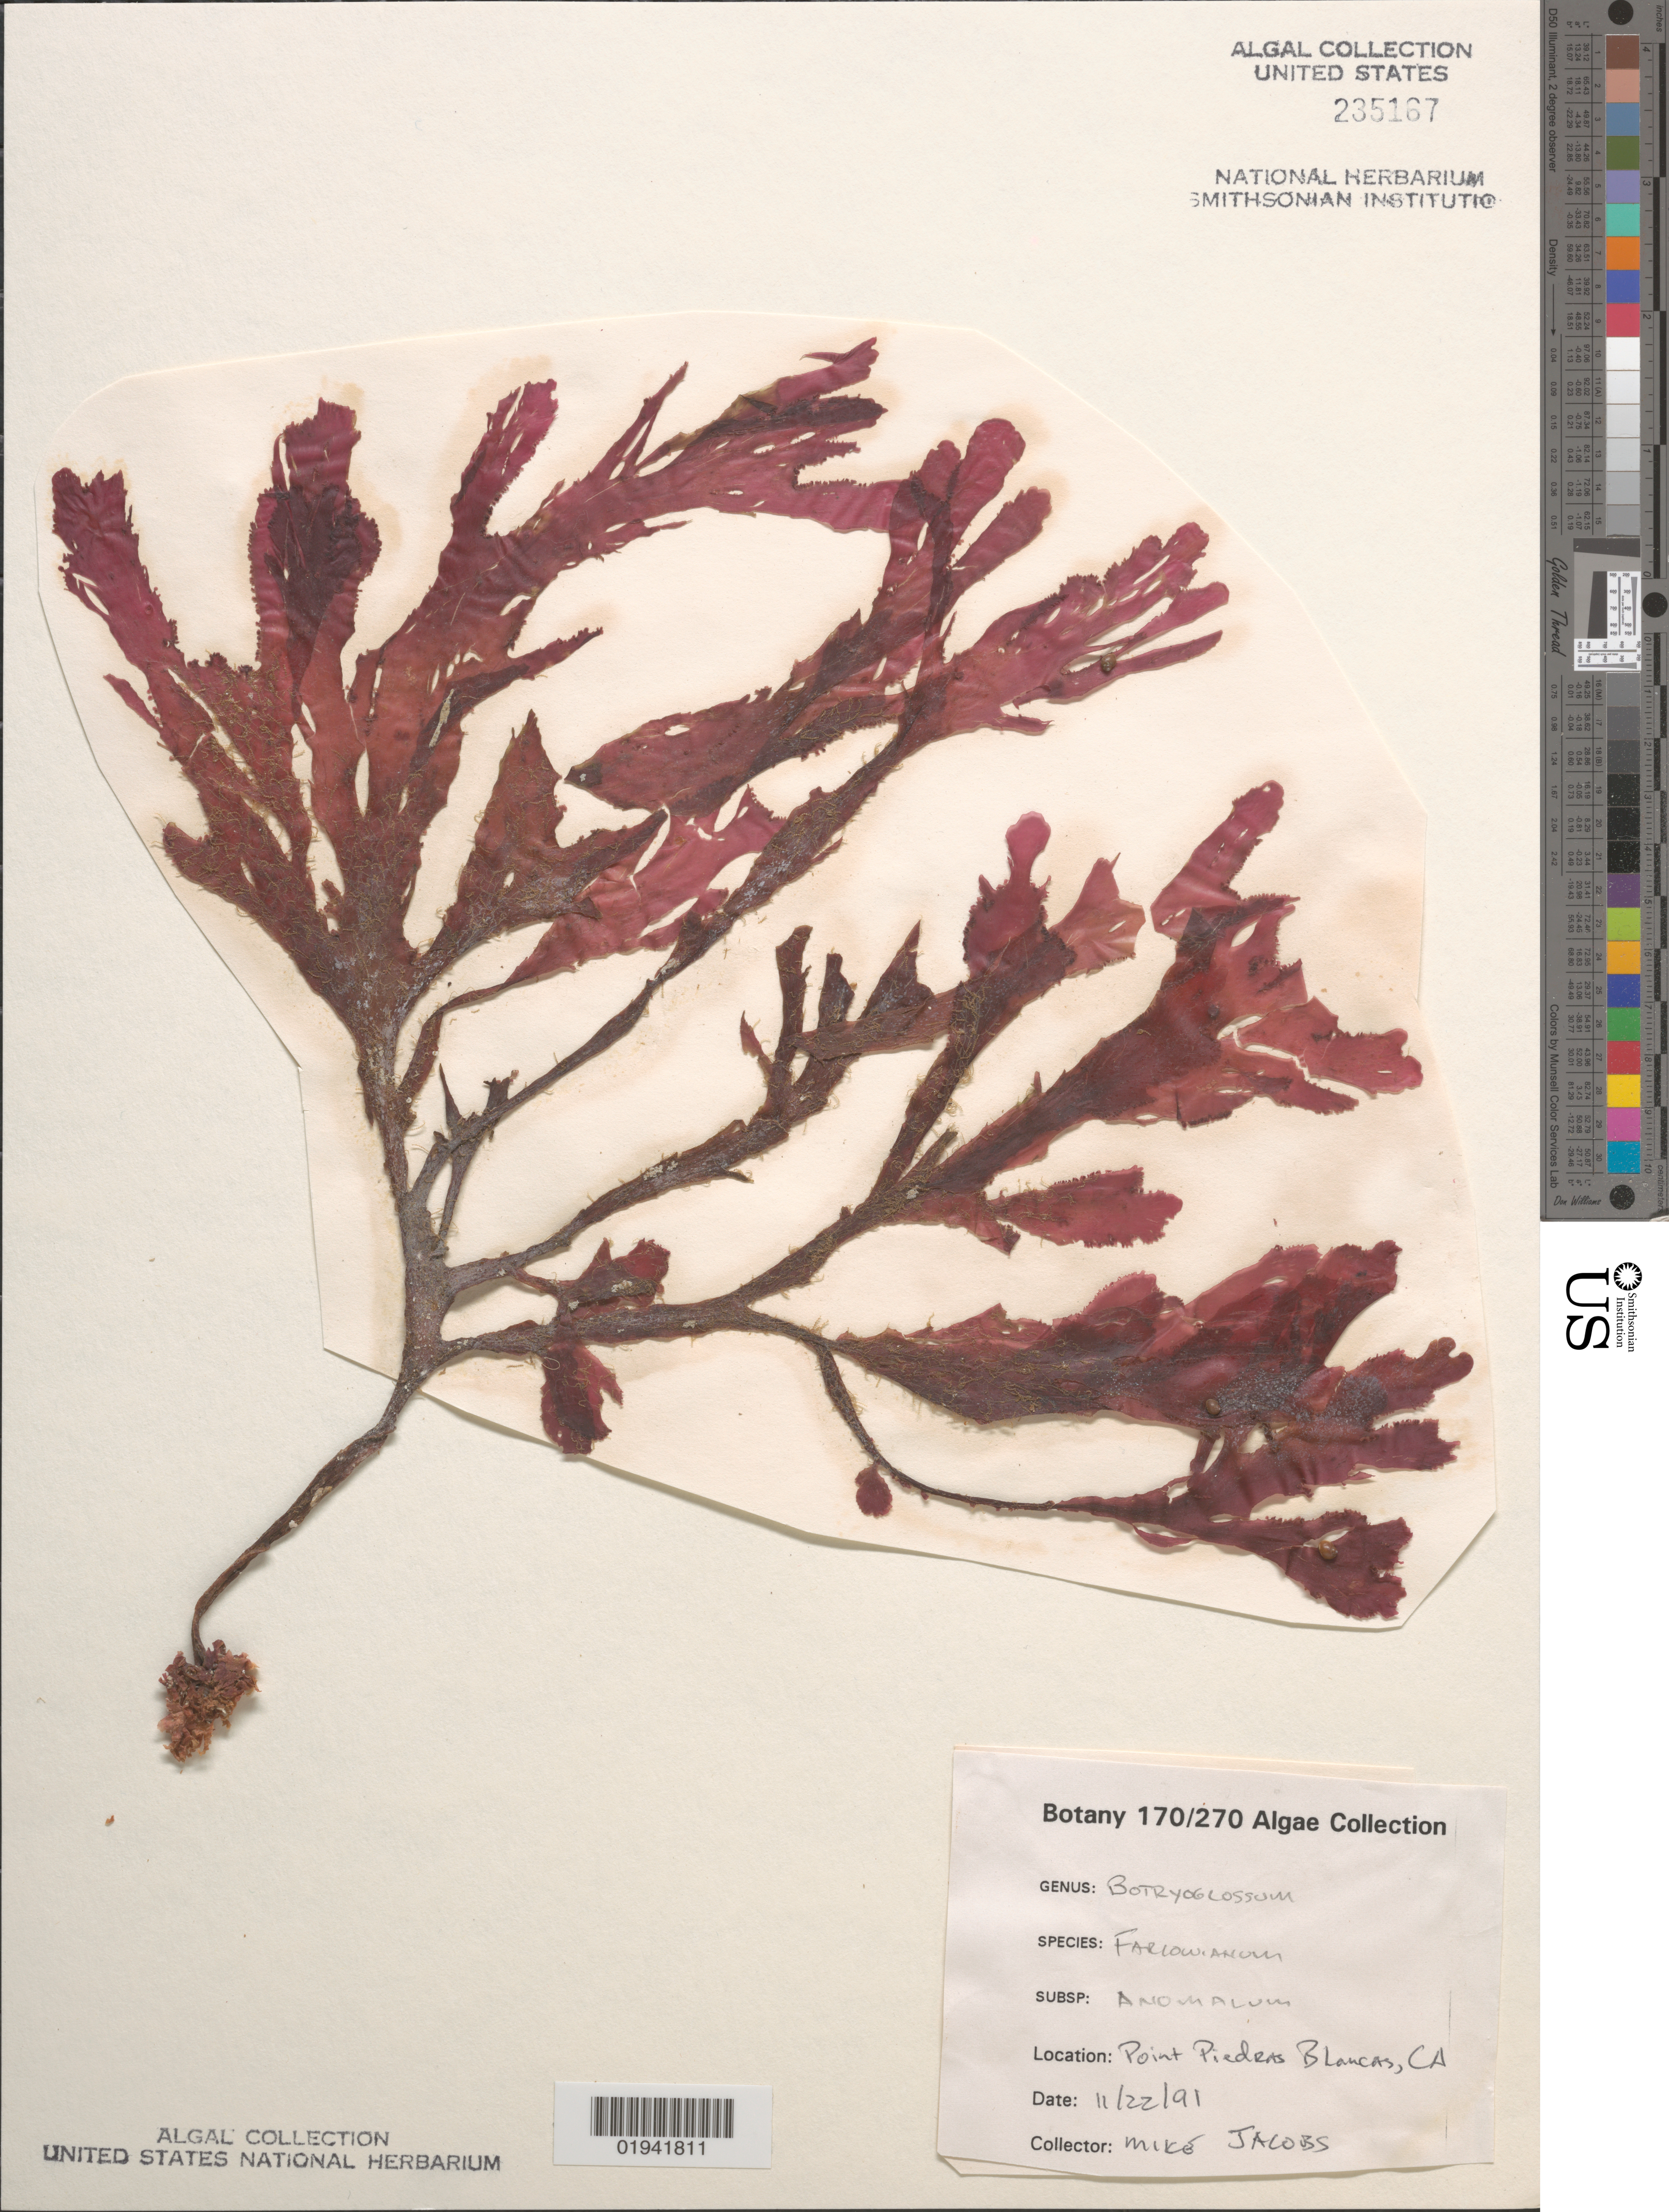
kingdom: Plantae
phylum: Rhodophyta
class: Florideophyceae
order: Ceramiales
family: Delesseriaceae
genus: Botryoglossum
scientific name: Botryoglossum farlowianum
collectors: M. Jacobs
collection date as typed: Transcribed d/m/y: 22/11/91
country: United States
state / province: California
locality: Point Piedras Blancas.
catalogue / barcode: US 235167